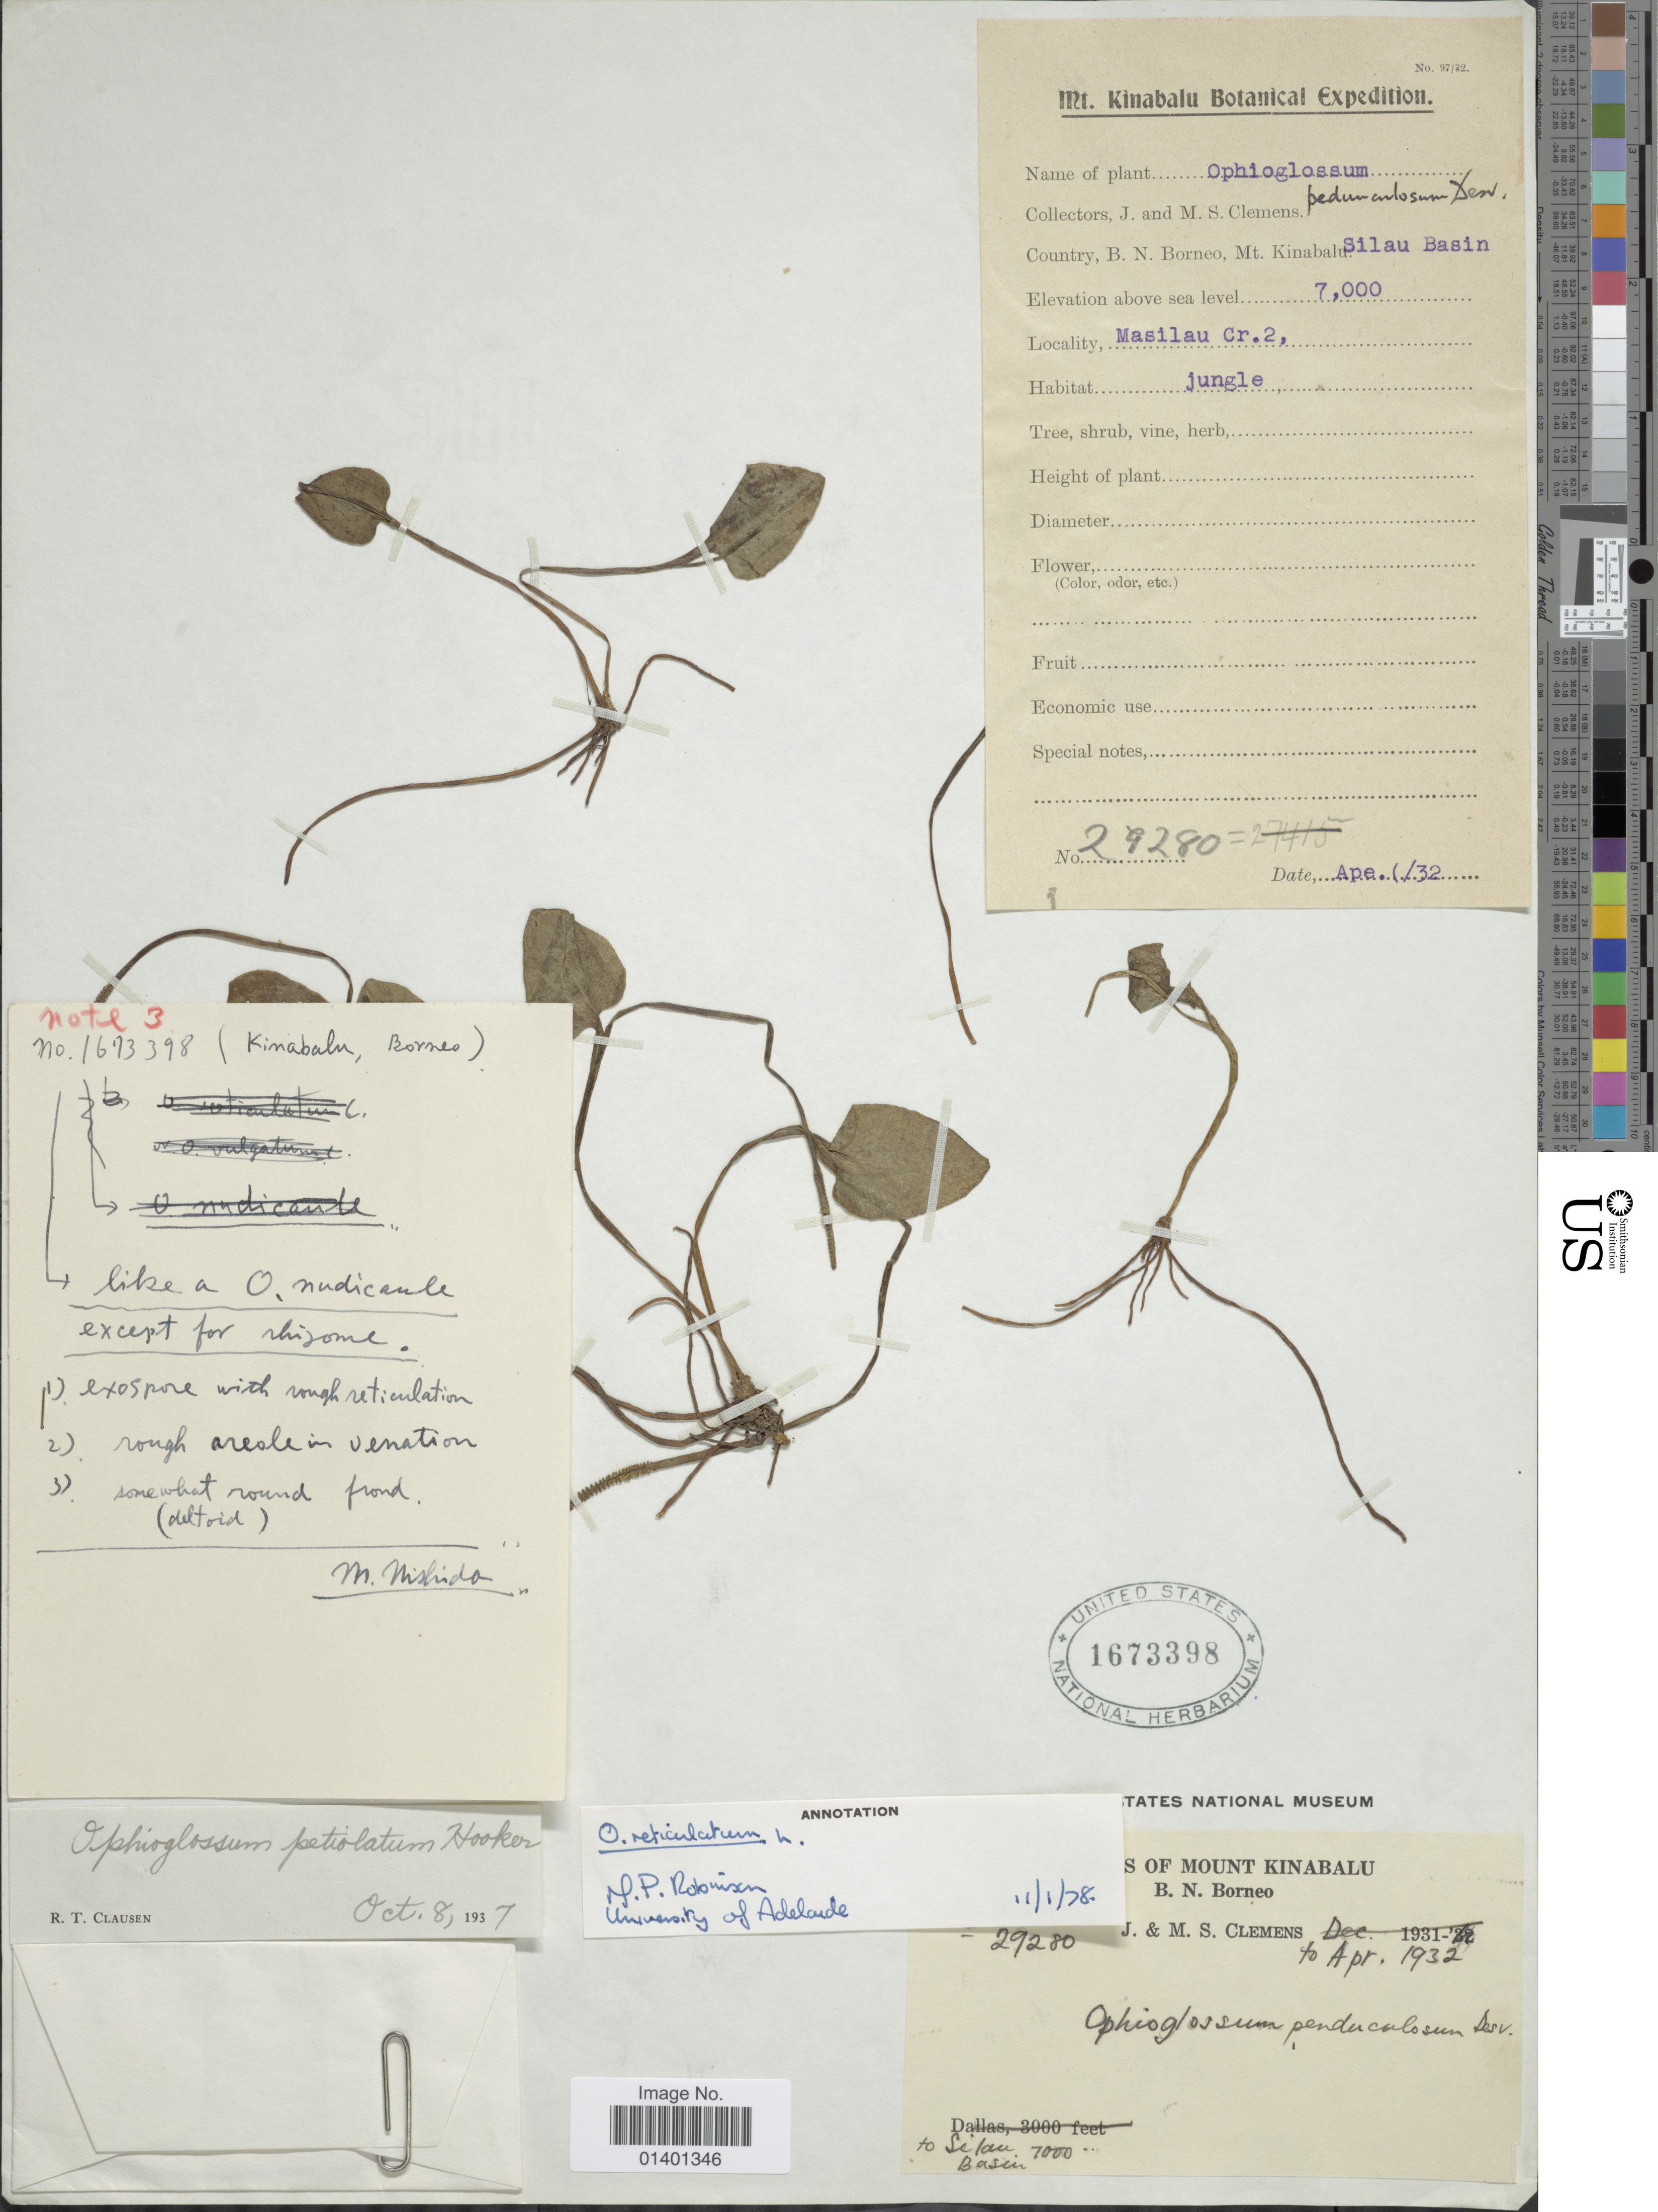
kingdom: Plantae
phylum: Tracheophyta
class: Polypodiopsida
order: Ophioglossales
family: Ophioglossaceae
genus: Ophioglossum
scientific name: Ophioglossum reticulatum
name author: L.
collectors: J. Clemens & M. S. Clemens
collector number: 29280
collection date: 1932-04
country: Malaysia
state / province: Sabah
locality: B.N. Borneo, Mt. Kinabalu, Silau Basin, Masilau Cr. 2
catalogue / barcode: US 1673398